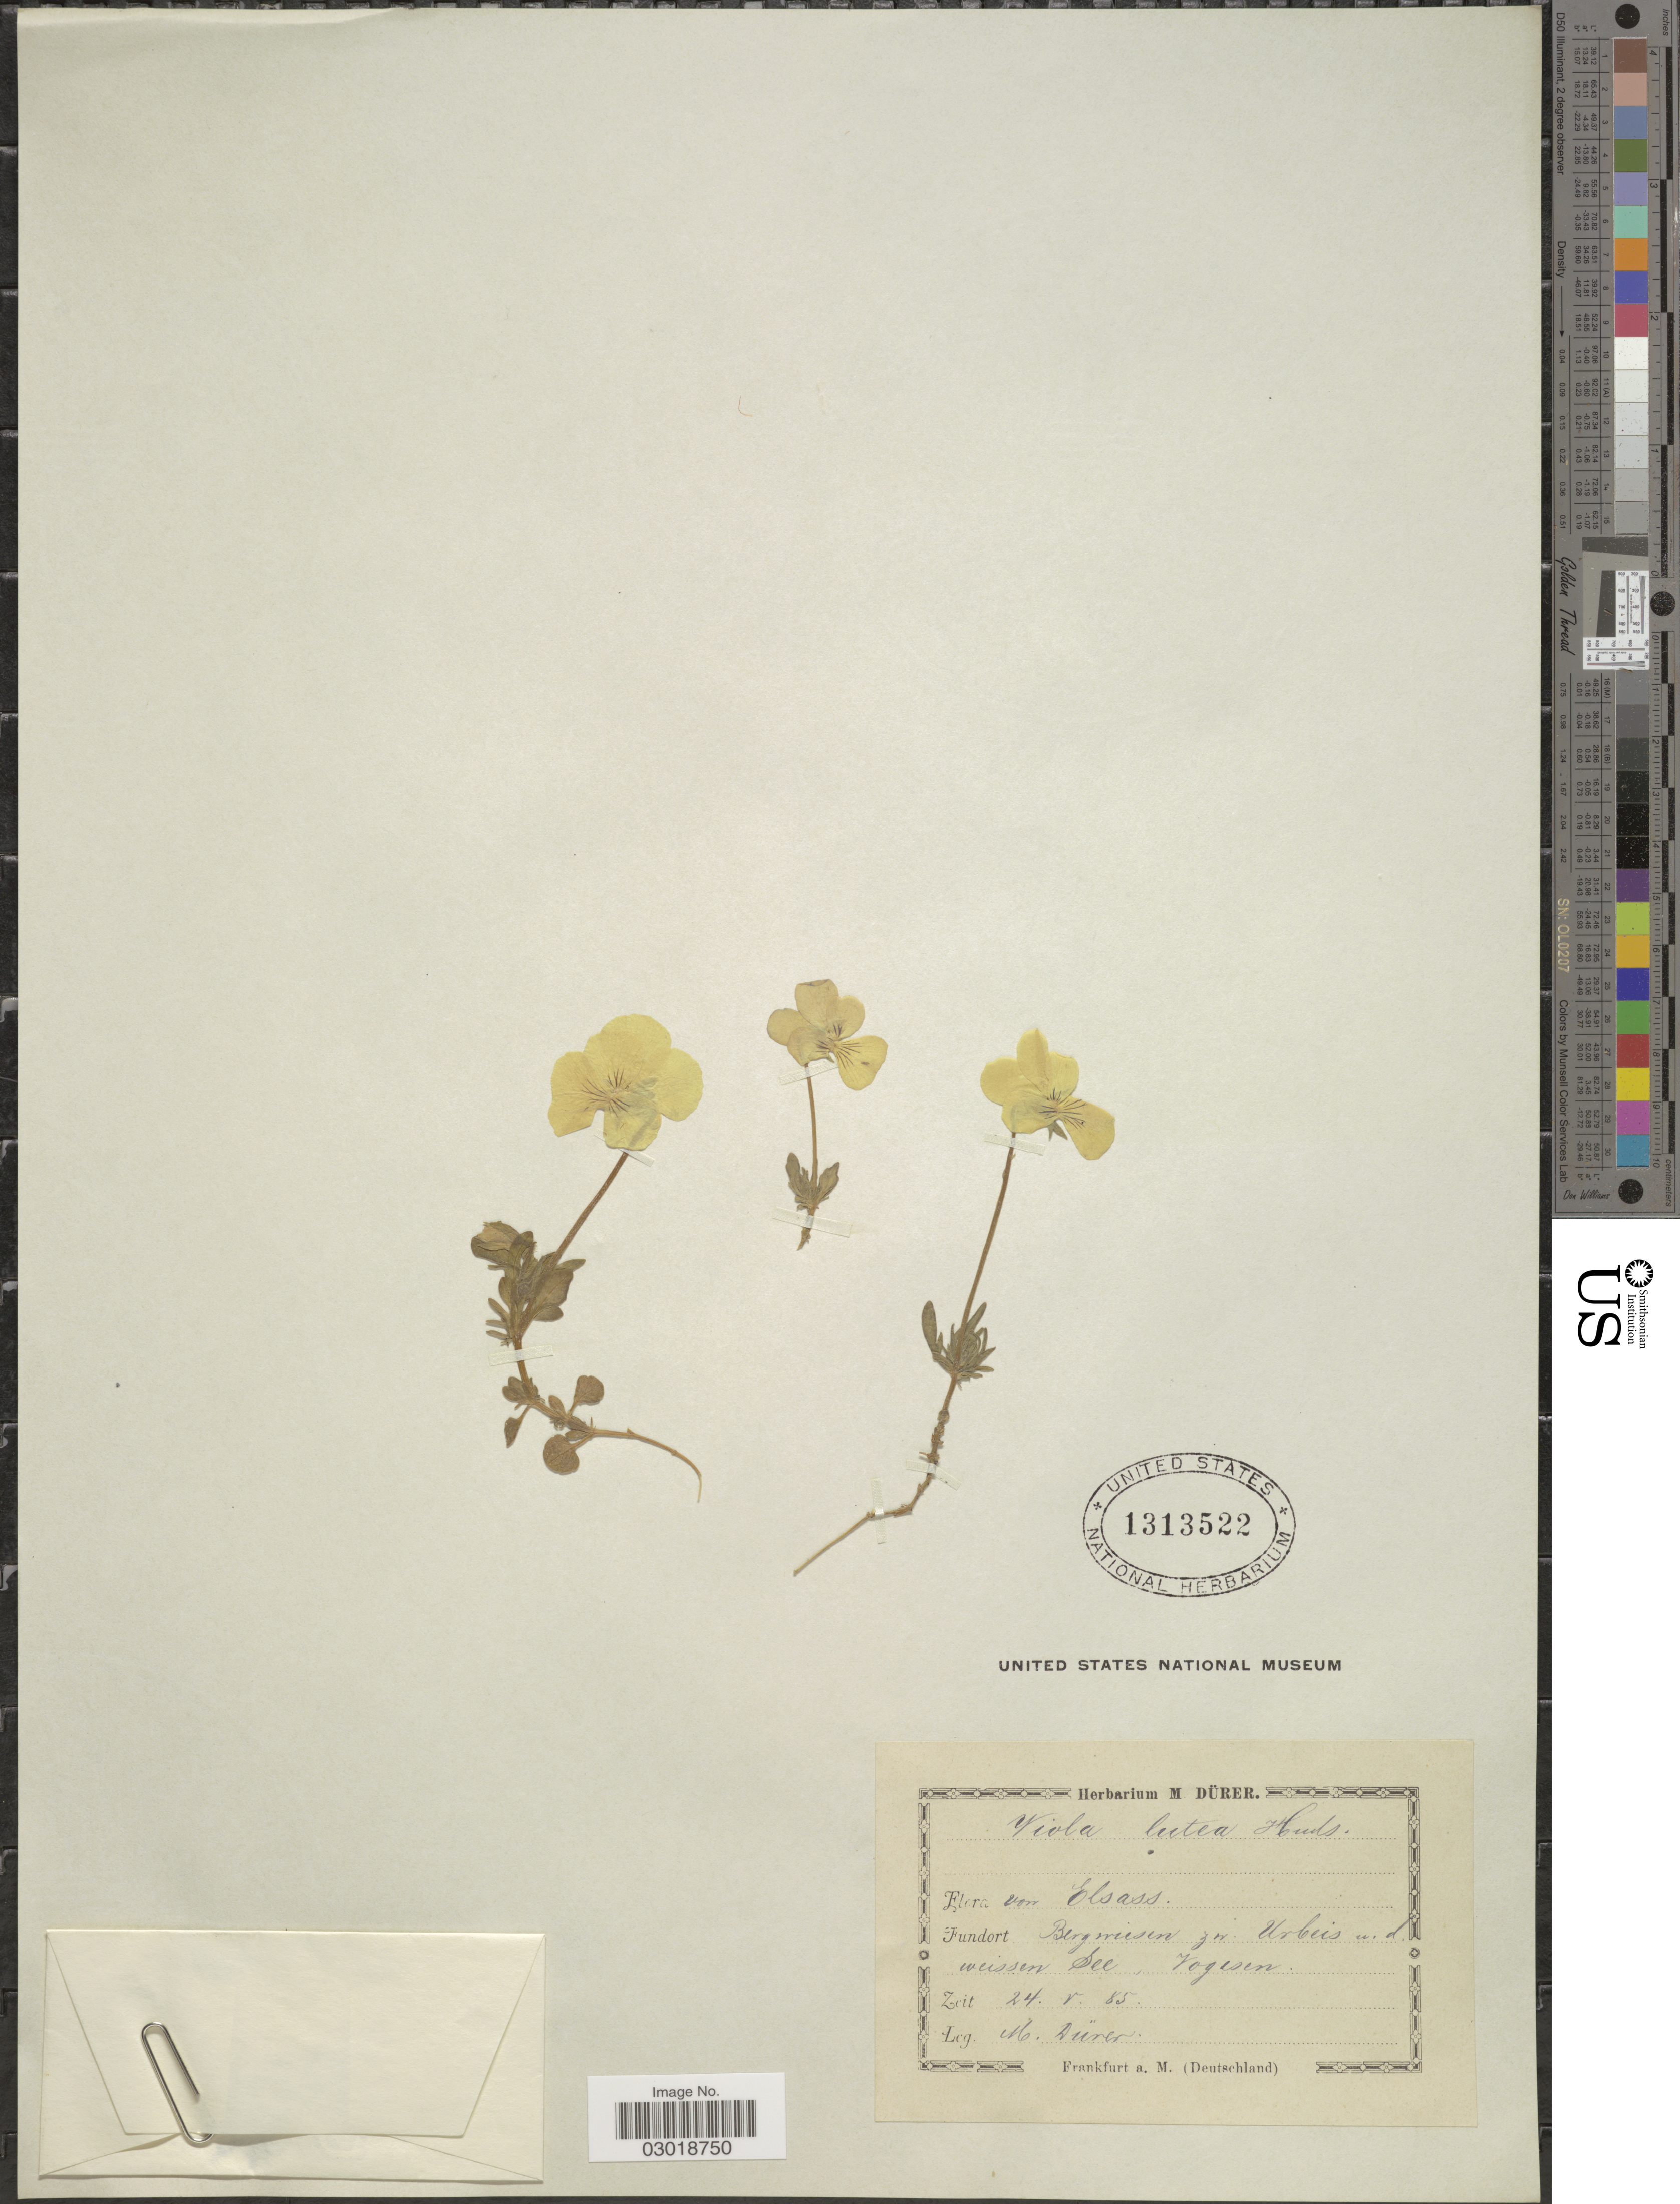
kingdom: Plantae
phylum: Tracheophyta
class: Magnoliopsida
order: Malpighiales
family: Violaceae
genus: Viola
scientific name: Viola lutea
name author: Huds.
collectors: M. Durer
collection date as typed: Transcribed d/m/y: 24/5/85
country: Germany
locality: Fundort Bergwiesen zw Urbeis u.d. [interpreted] weissen See, Vogesen.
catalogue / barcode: US 1313522